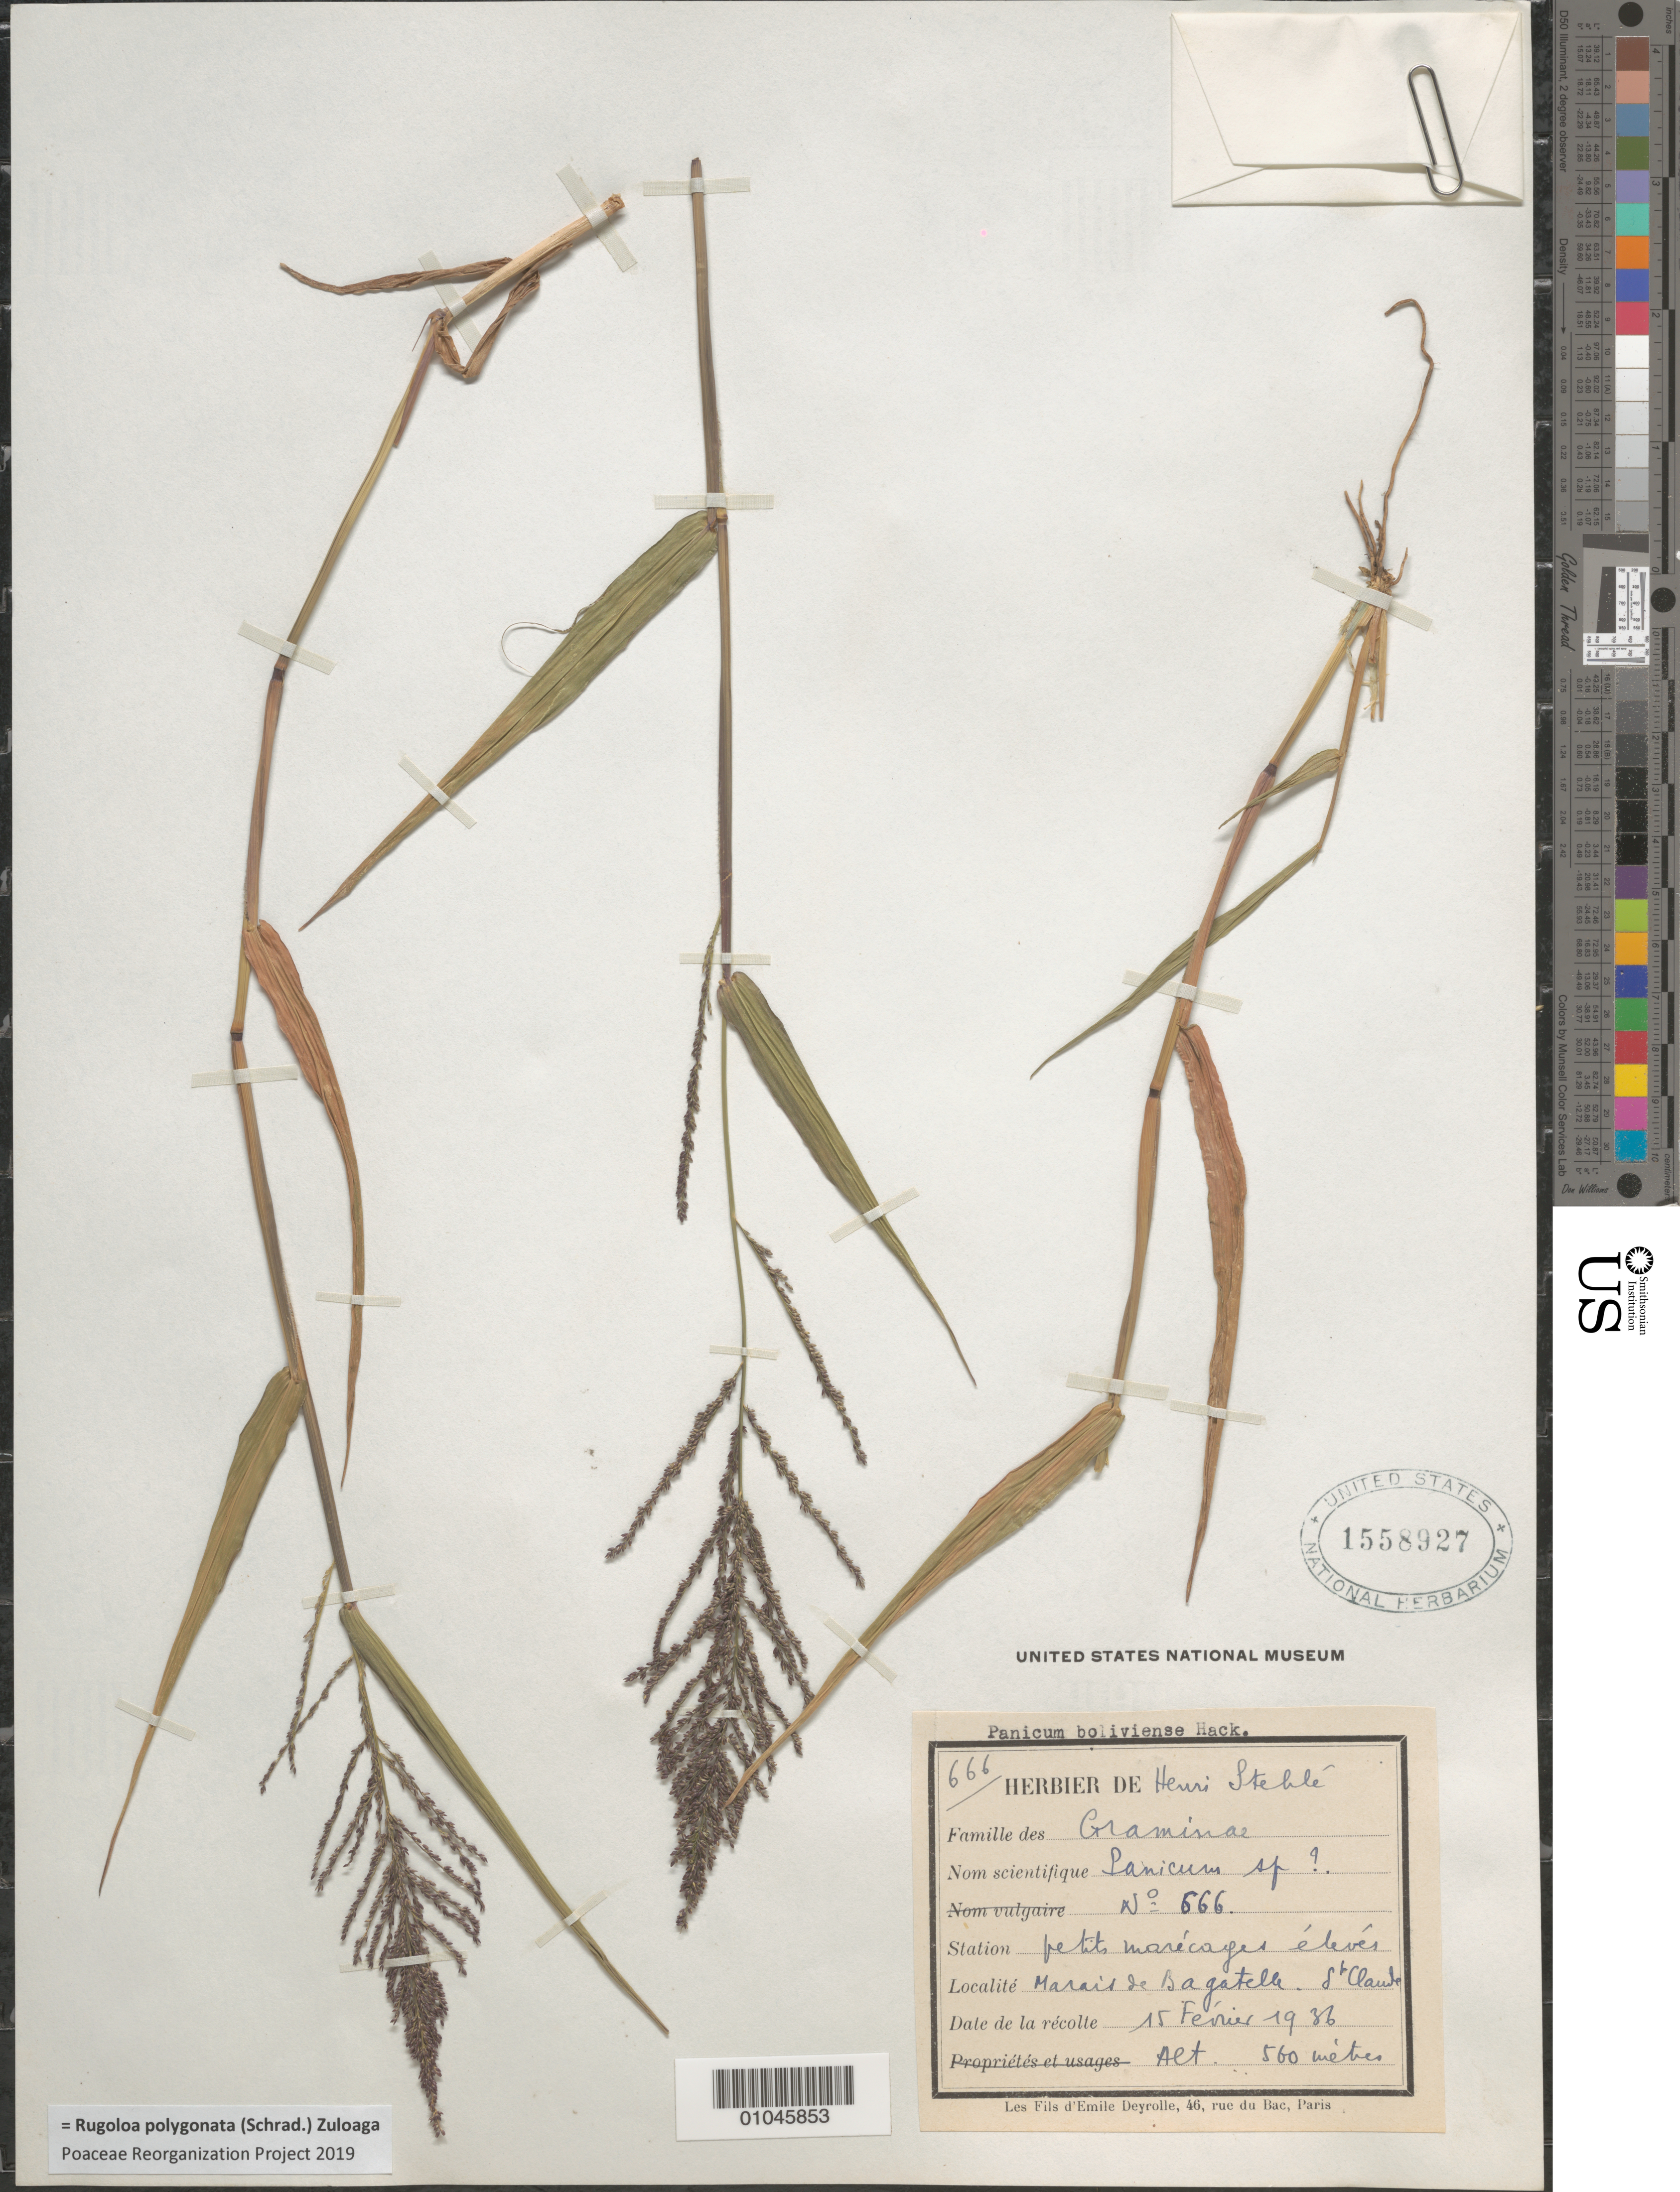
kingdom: Plantae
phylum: Tracheophyta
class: Liliopsida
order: Poales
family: Poaceae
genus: Panicum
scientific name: Panicum boliviense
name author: Hack.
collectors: H. Stehlé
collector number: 666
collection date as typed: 15 Feb 1936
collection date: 1936-02-15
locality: Marais de Bagatella. St. Claude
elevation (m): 500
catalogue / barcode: US 1558927